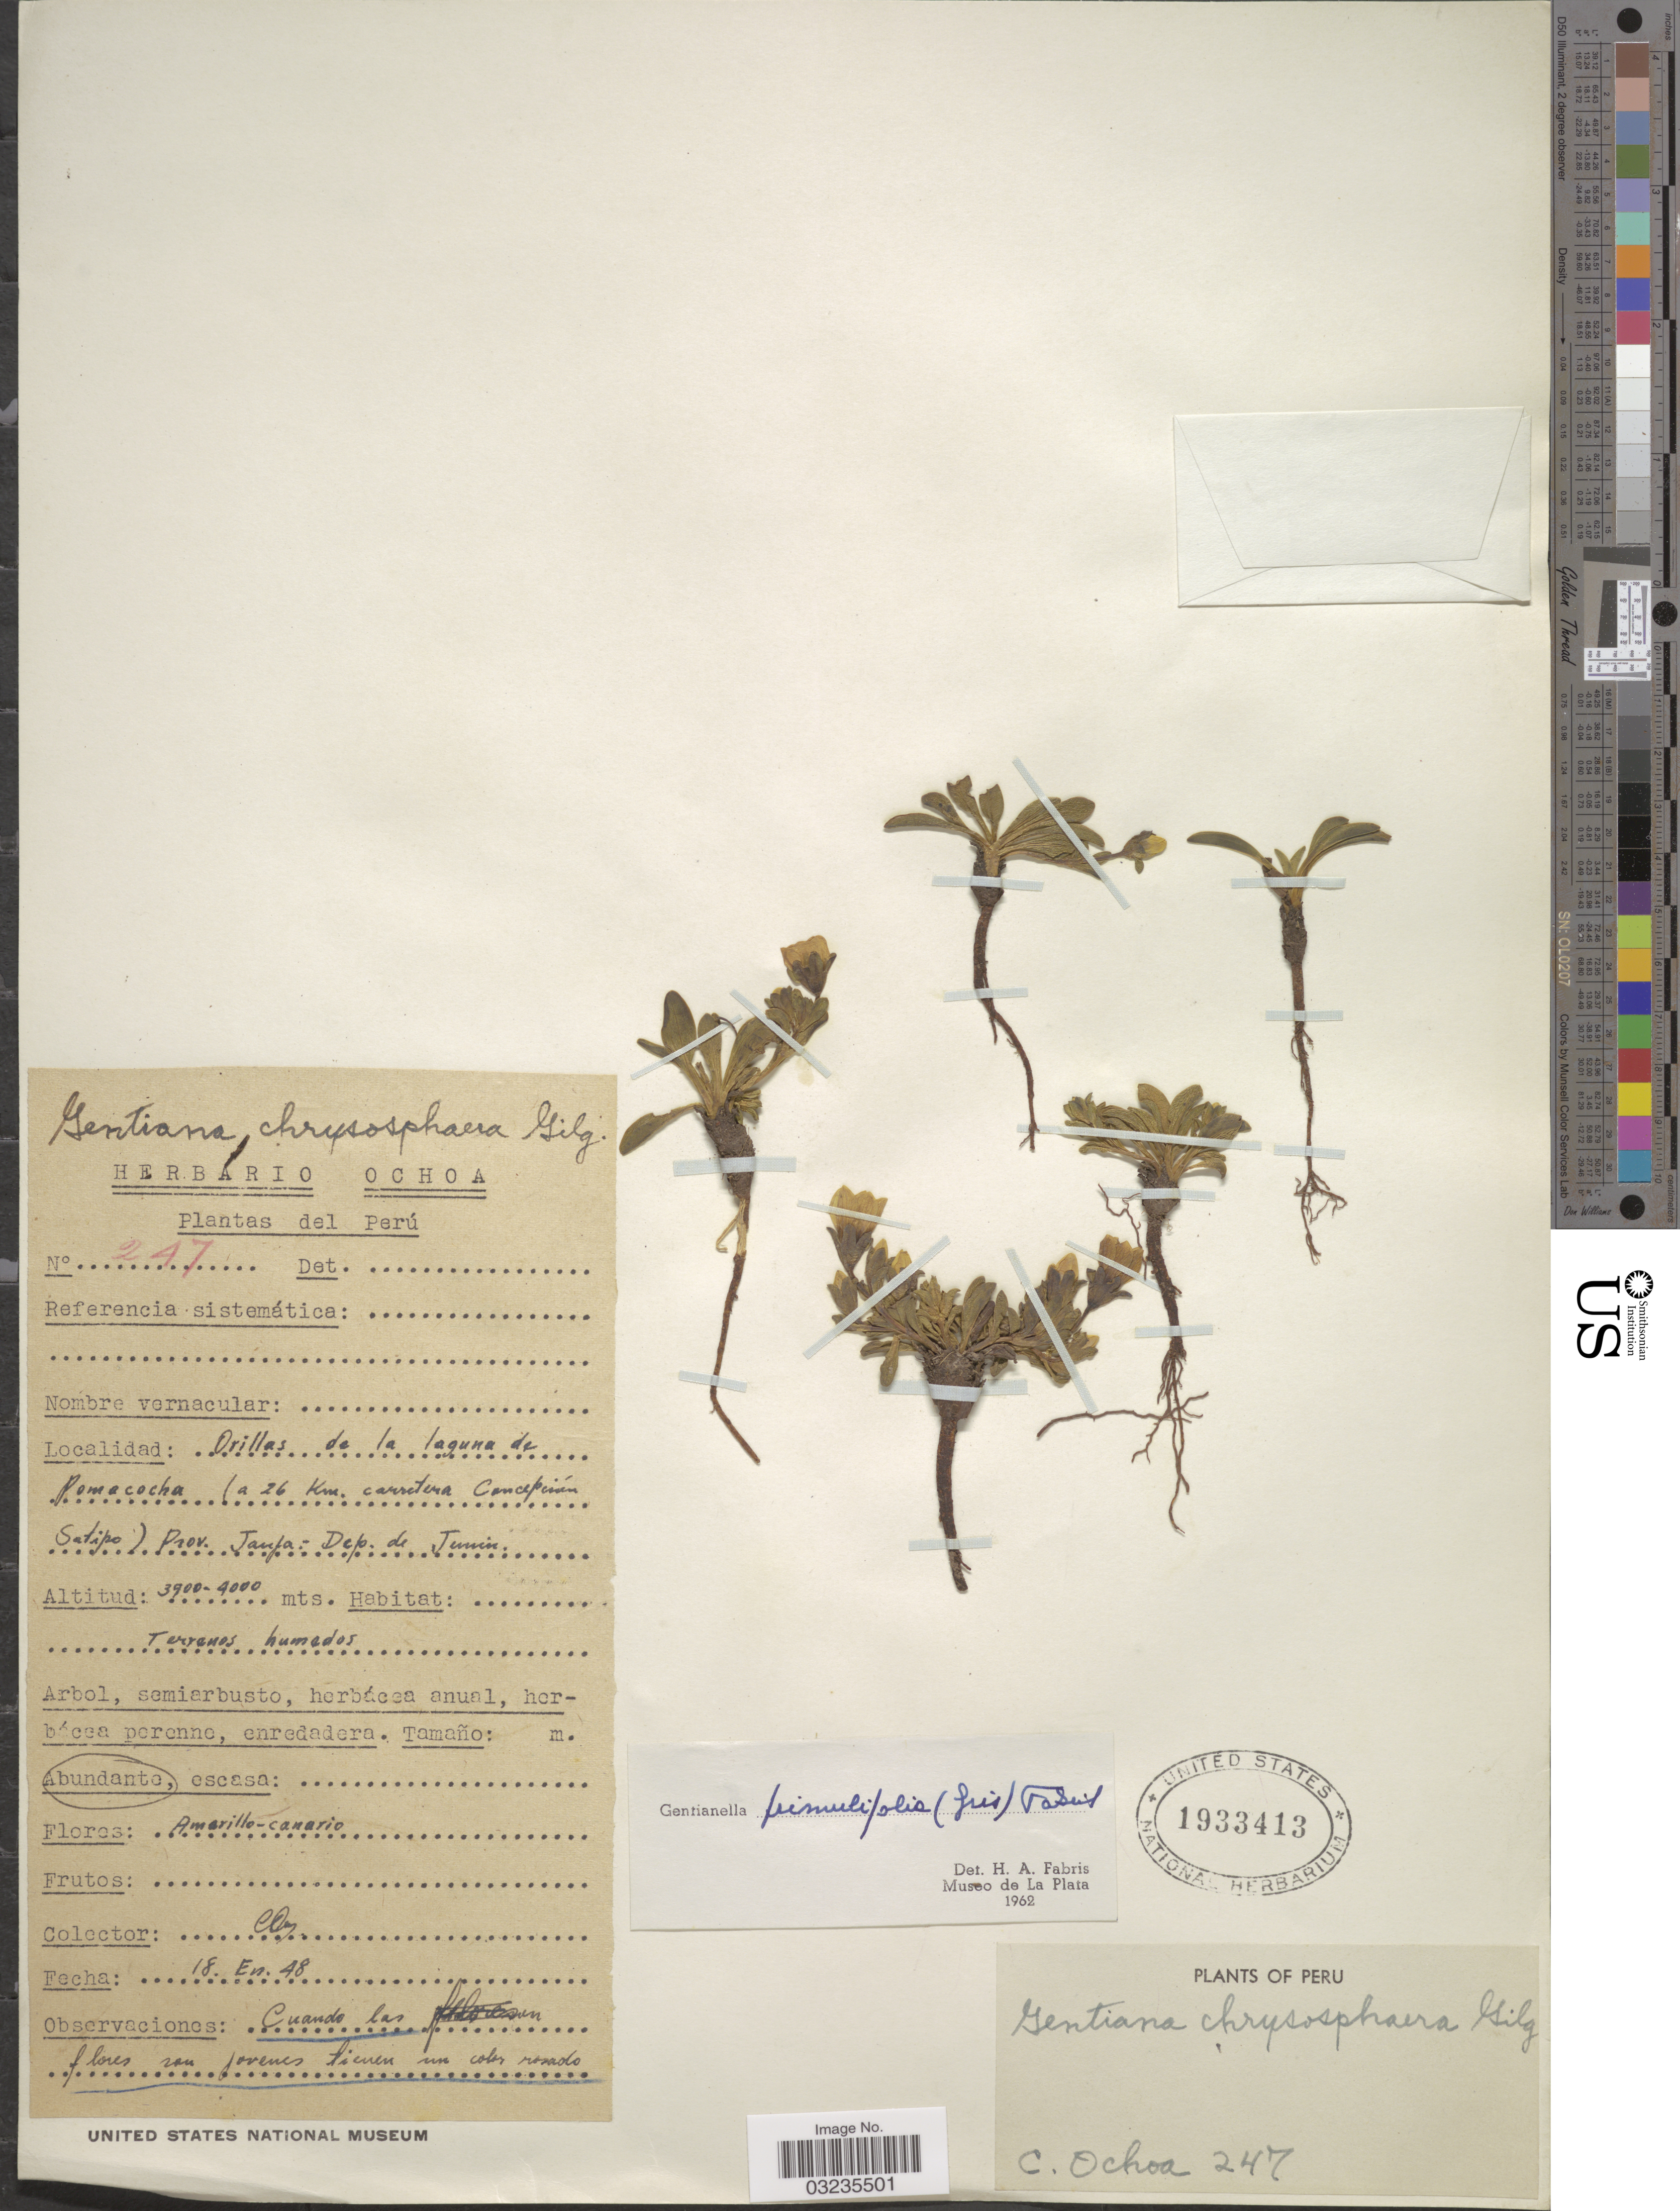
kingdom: Plantae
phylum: Tracheophyta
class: Magnoliopsida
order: Gentianales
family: Gentianaceae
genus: Gentiana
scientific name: Gentiana primulifolia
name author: Griseb.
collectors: C. Ochoa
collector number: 247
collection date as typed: Transcribed d/m/y: 18/1/48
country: Peru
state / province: Junín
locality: Orillas de la laguna de Pomacocha (a 26 Km. carretera Concepción Satipo) Prov. de Jauja. - Dep. de Junin.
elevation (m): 3900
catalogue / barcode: US 1933413